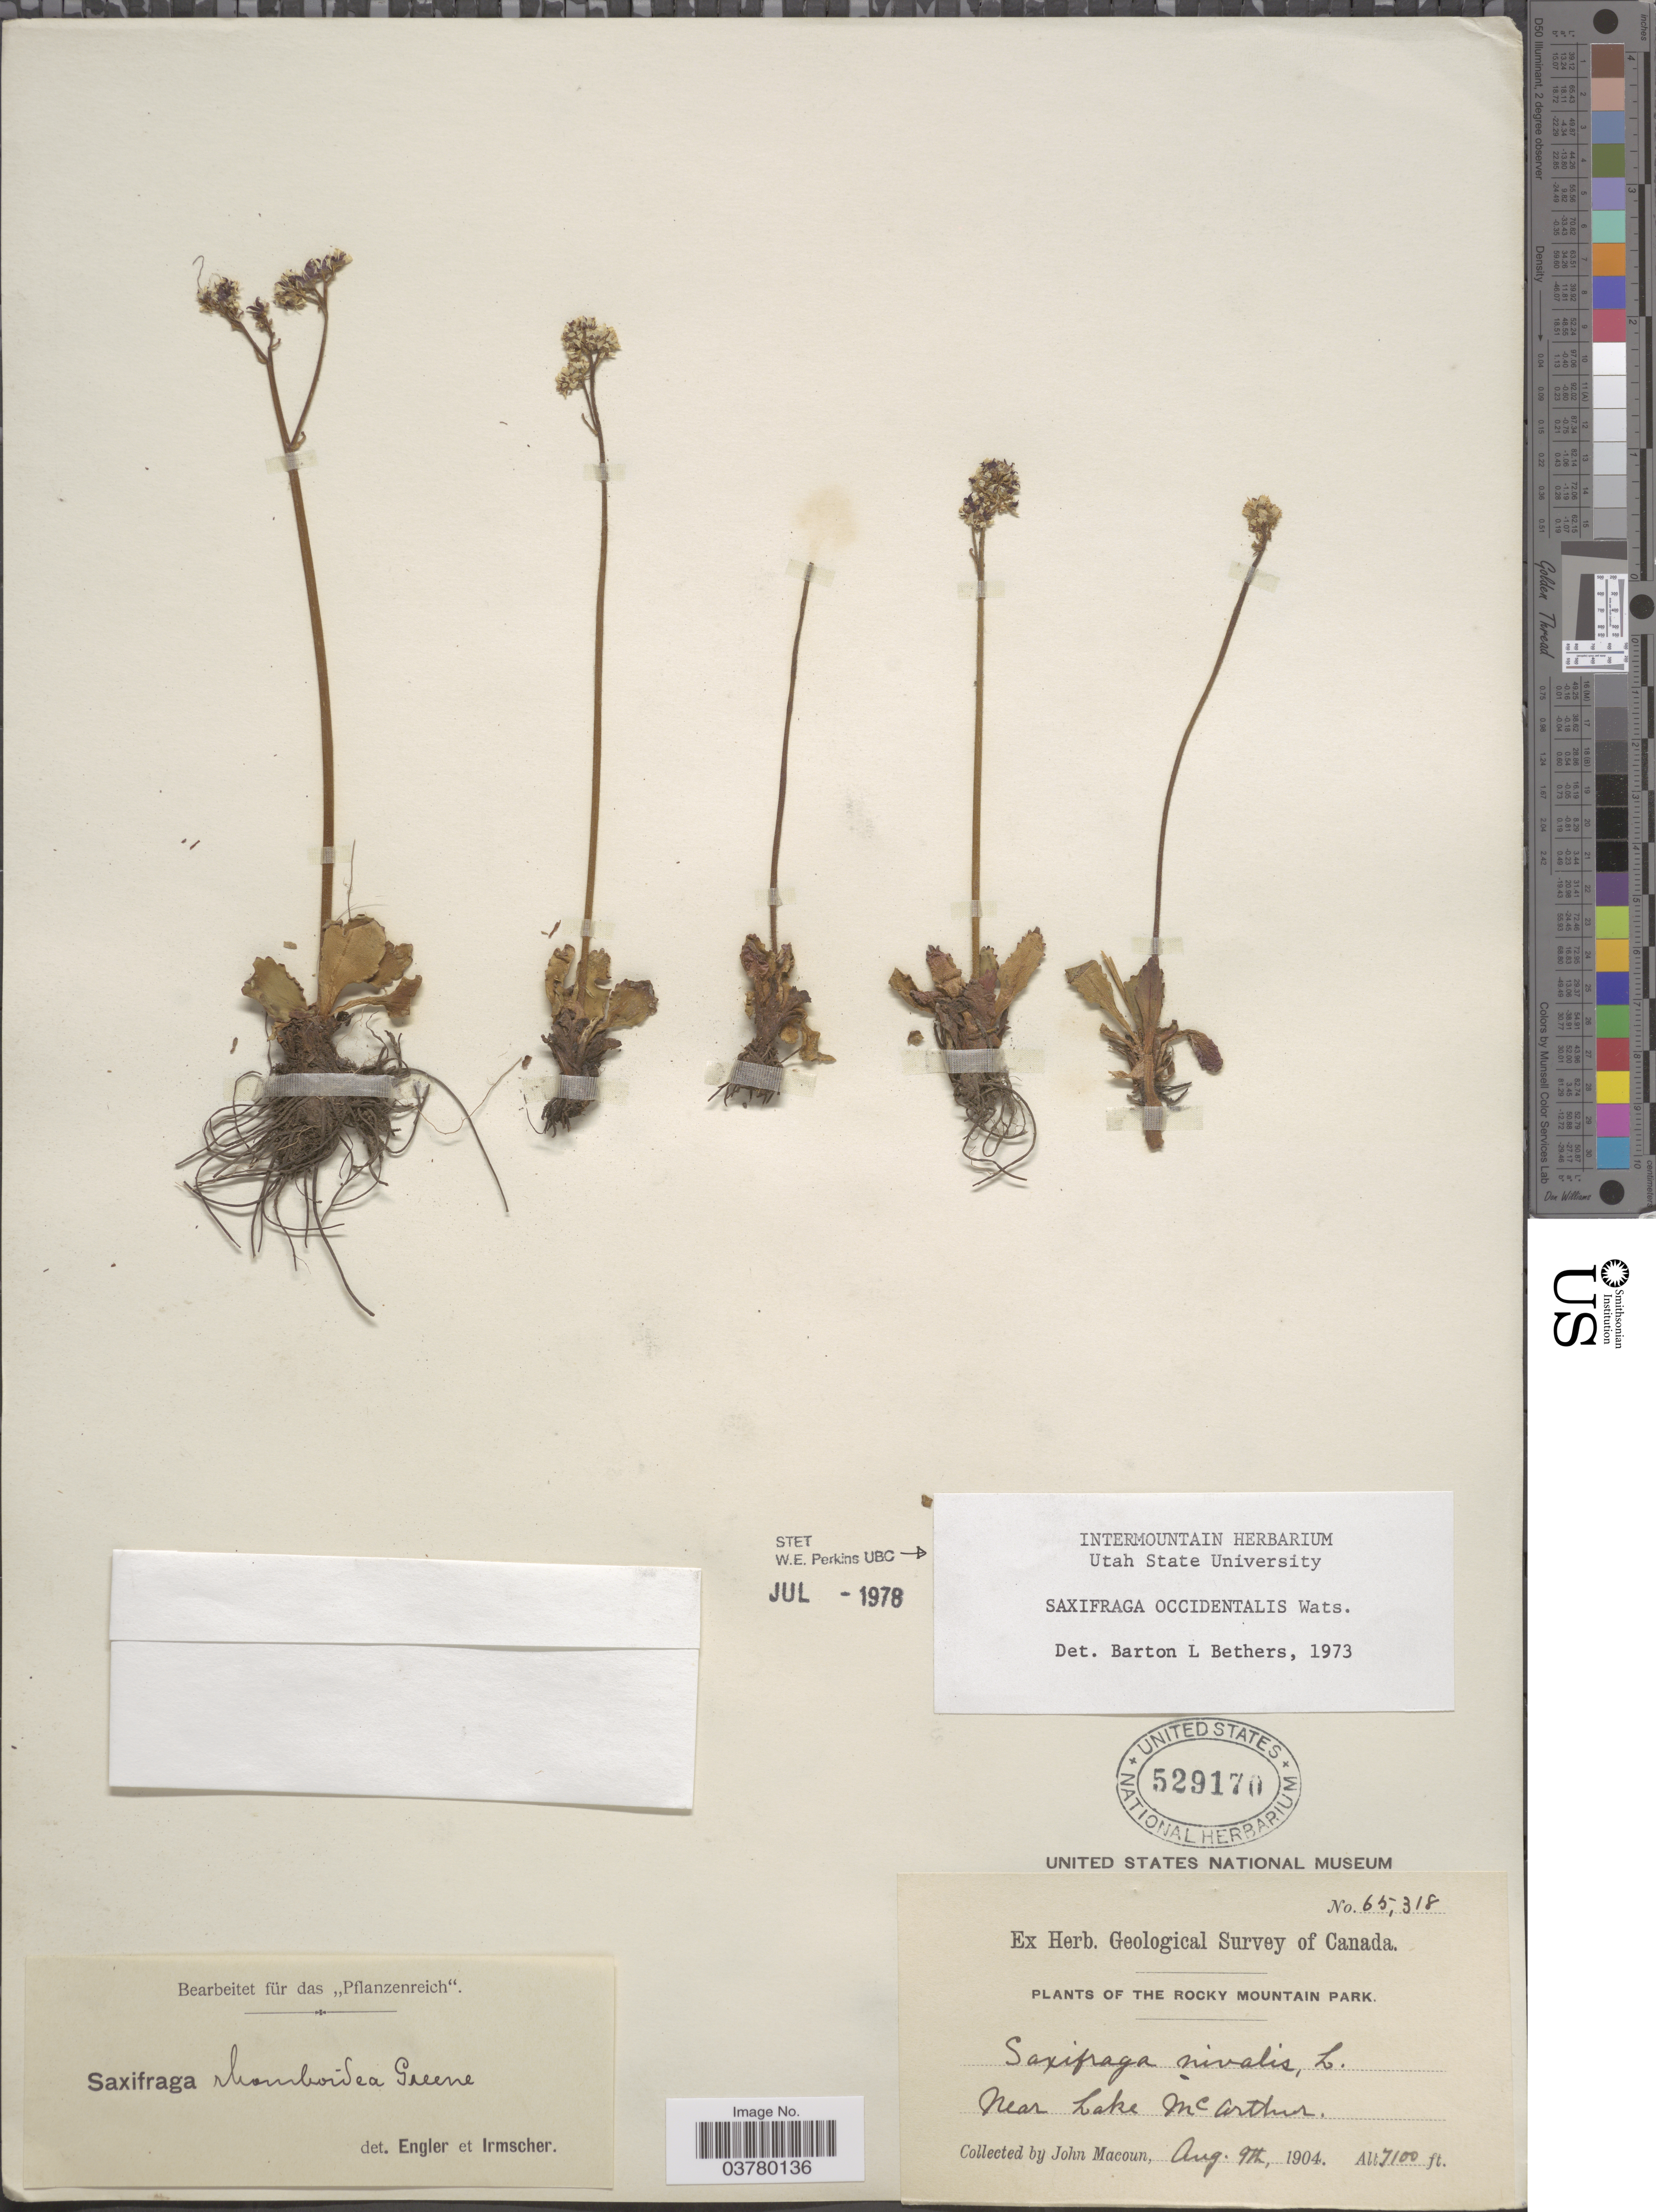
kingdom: Plantae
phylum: Tracheophyta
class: Magnoliopsida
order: Saxifragales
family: Saxifragaceae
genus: Micranthes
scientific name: Micranthes occidentalis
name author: (S. Watson) Small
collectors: J. Macoun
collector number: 65318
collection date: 1904-08-09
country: Canada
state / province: British Columbia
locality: Geological Survey of Canada. The Rocky Mountain Park. Near Lake McArthur.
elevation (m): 2164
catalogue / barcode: US 529170